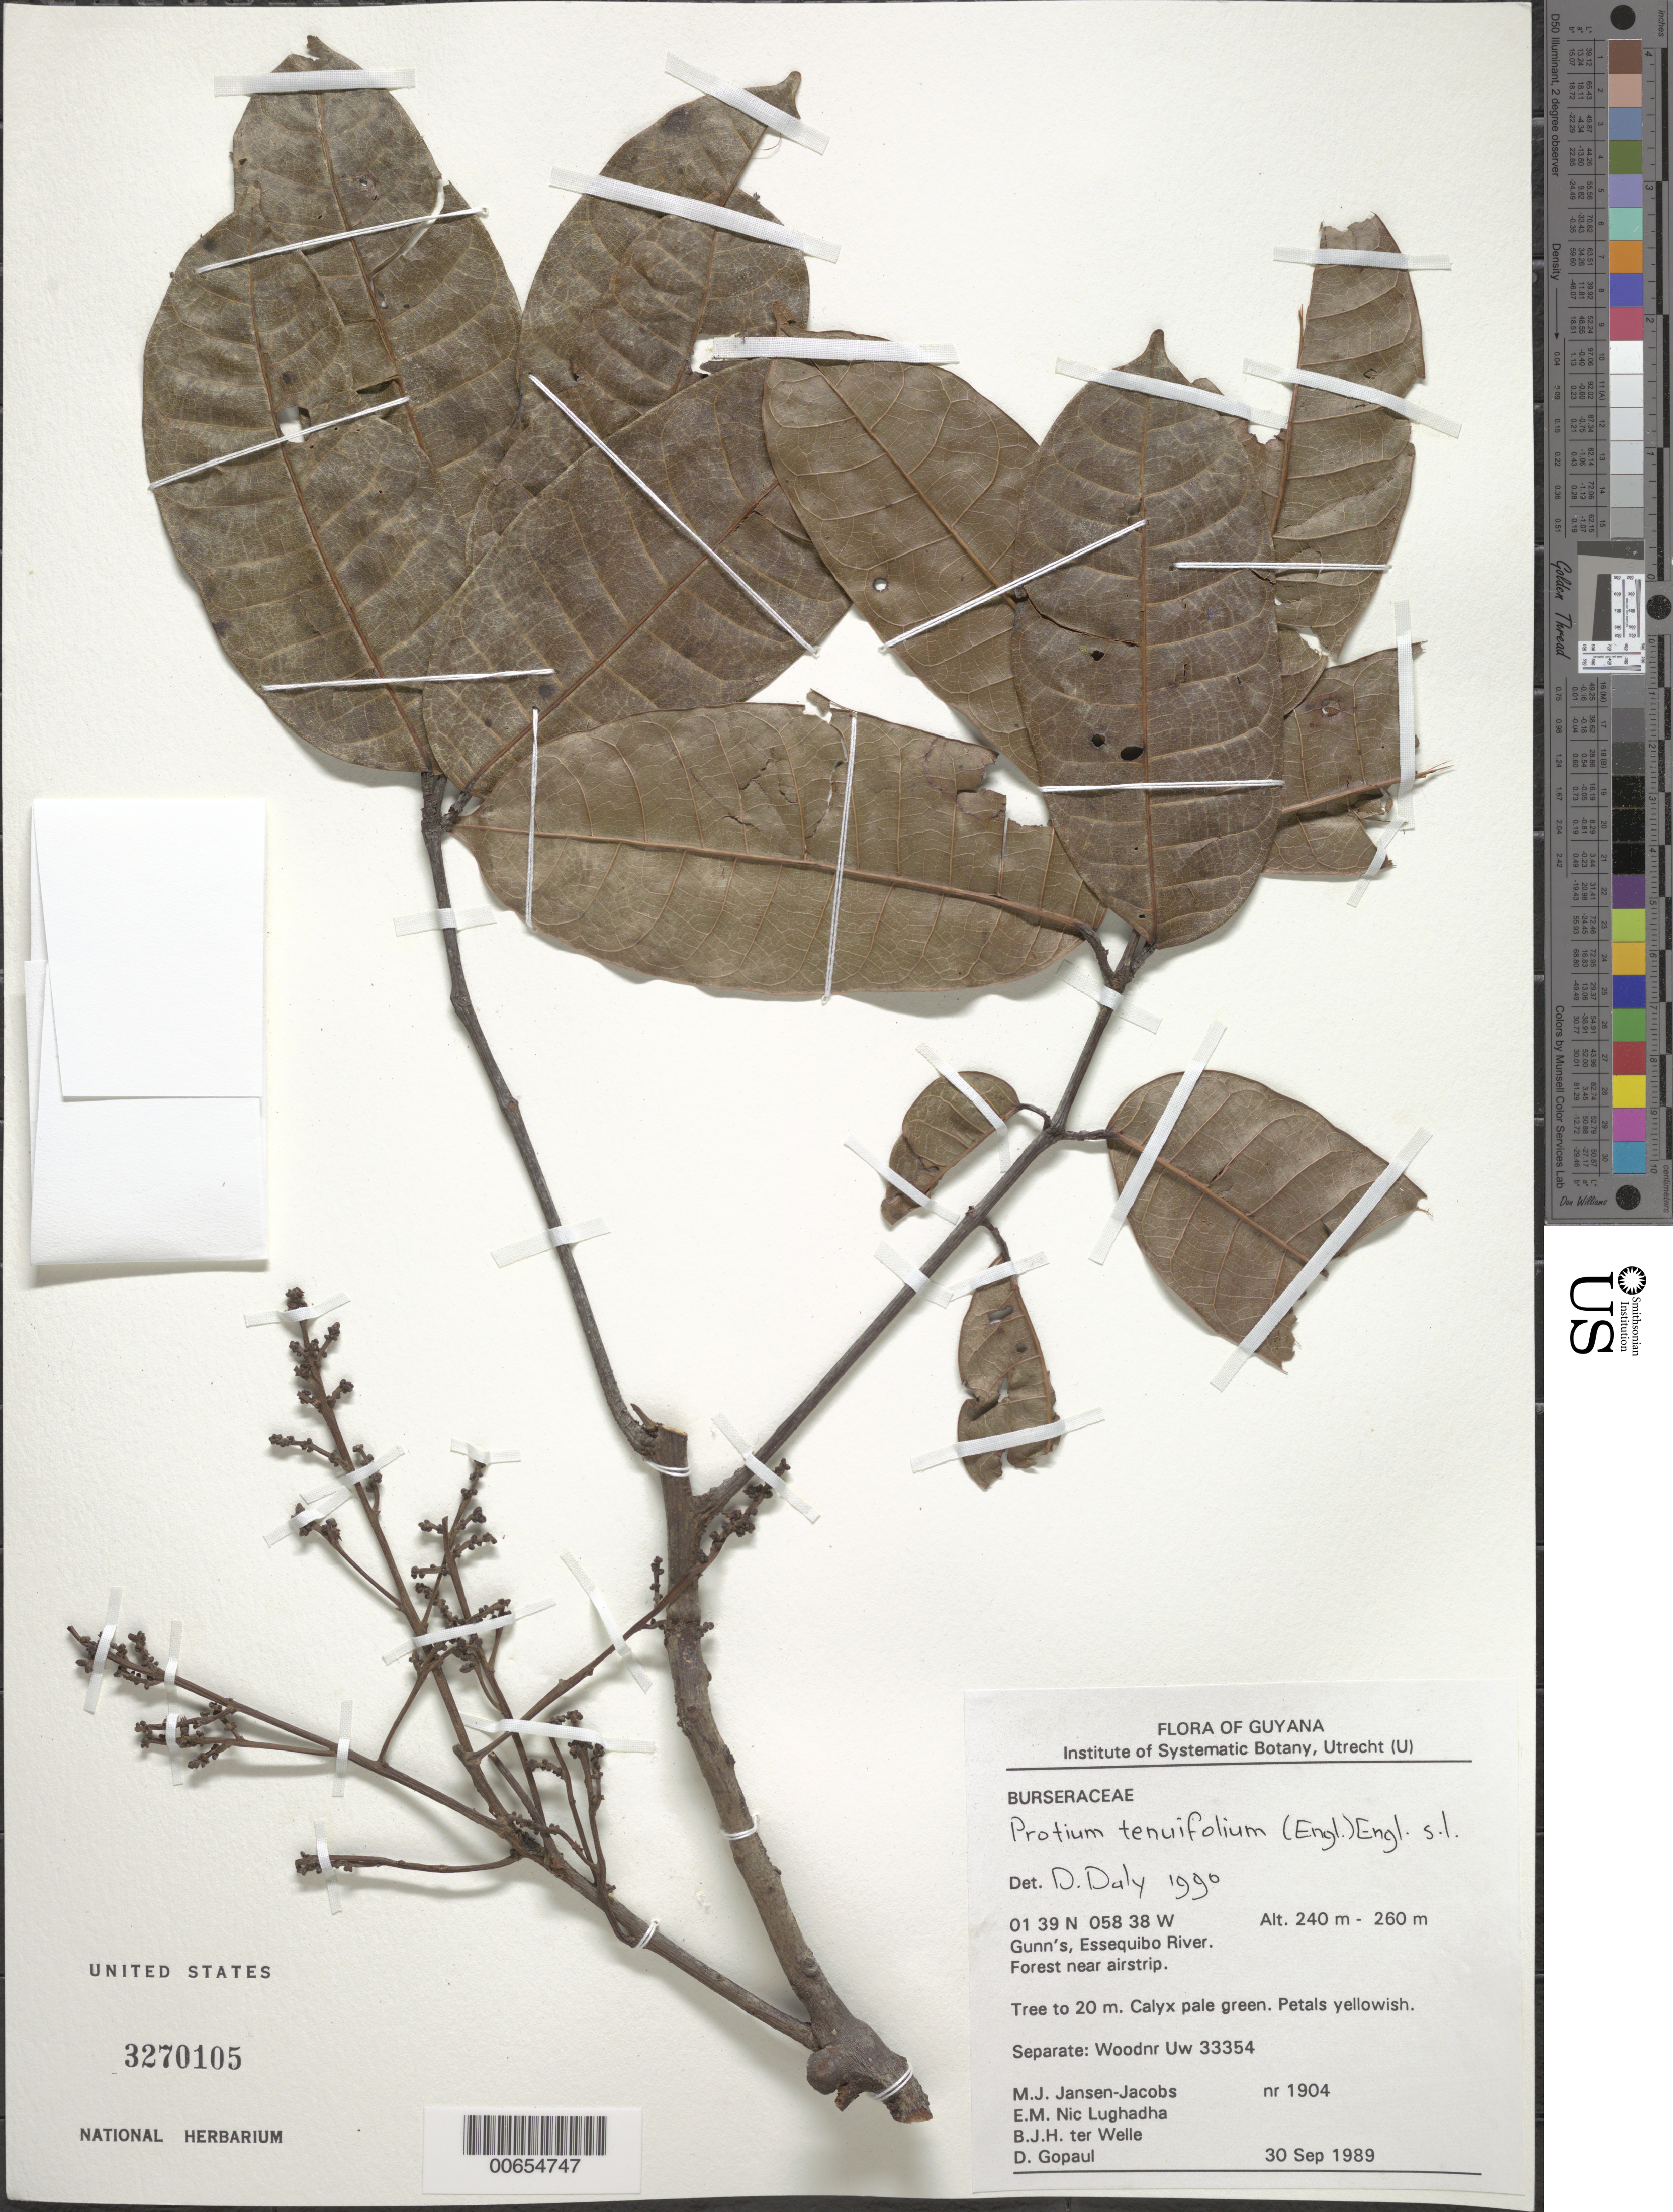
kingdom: Plantae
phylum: Tracheophyta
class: Magnoliopsida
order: Sapindales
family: Burseraceae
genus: Protium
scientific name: Protium tenuifolium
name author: (Engl.) Engl.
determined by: Daly, D. C.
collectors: M. J. Jansen-Jacobs, E. Nic Lughadha, B. Welle & D. Gopaul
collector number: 1904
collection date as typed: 30-Sep-89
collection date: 1989-09-30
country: Guyana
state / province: U. Takutu-U. Essequibo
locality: Gunn's, Essequibo River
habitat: Forest near airstrip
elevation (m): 240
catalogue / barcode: US 3270105